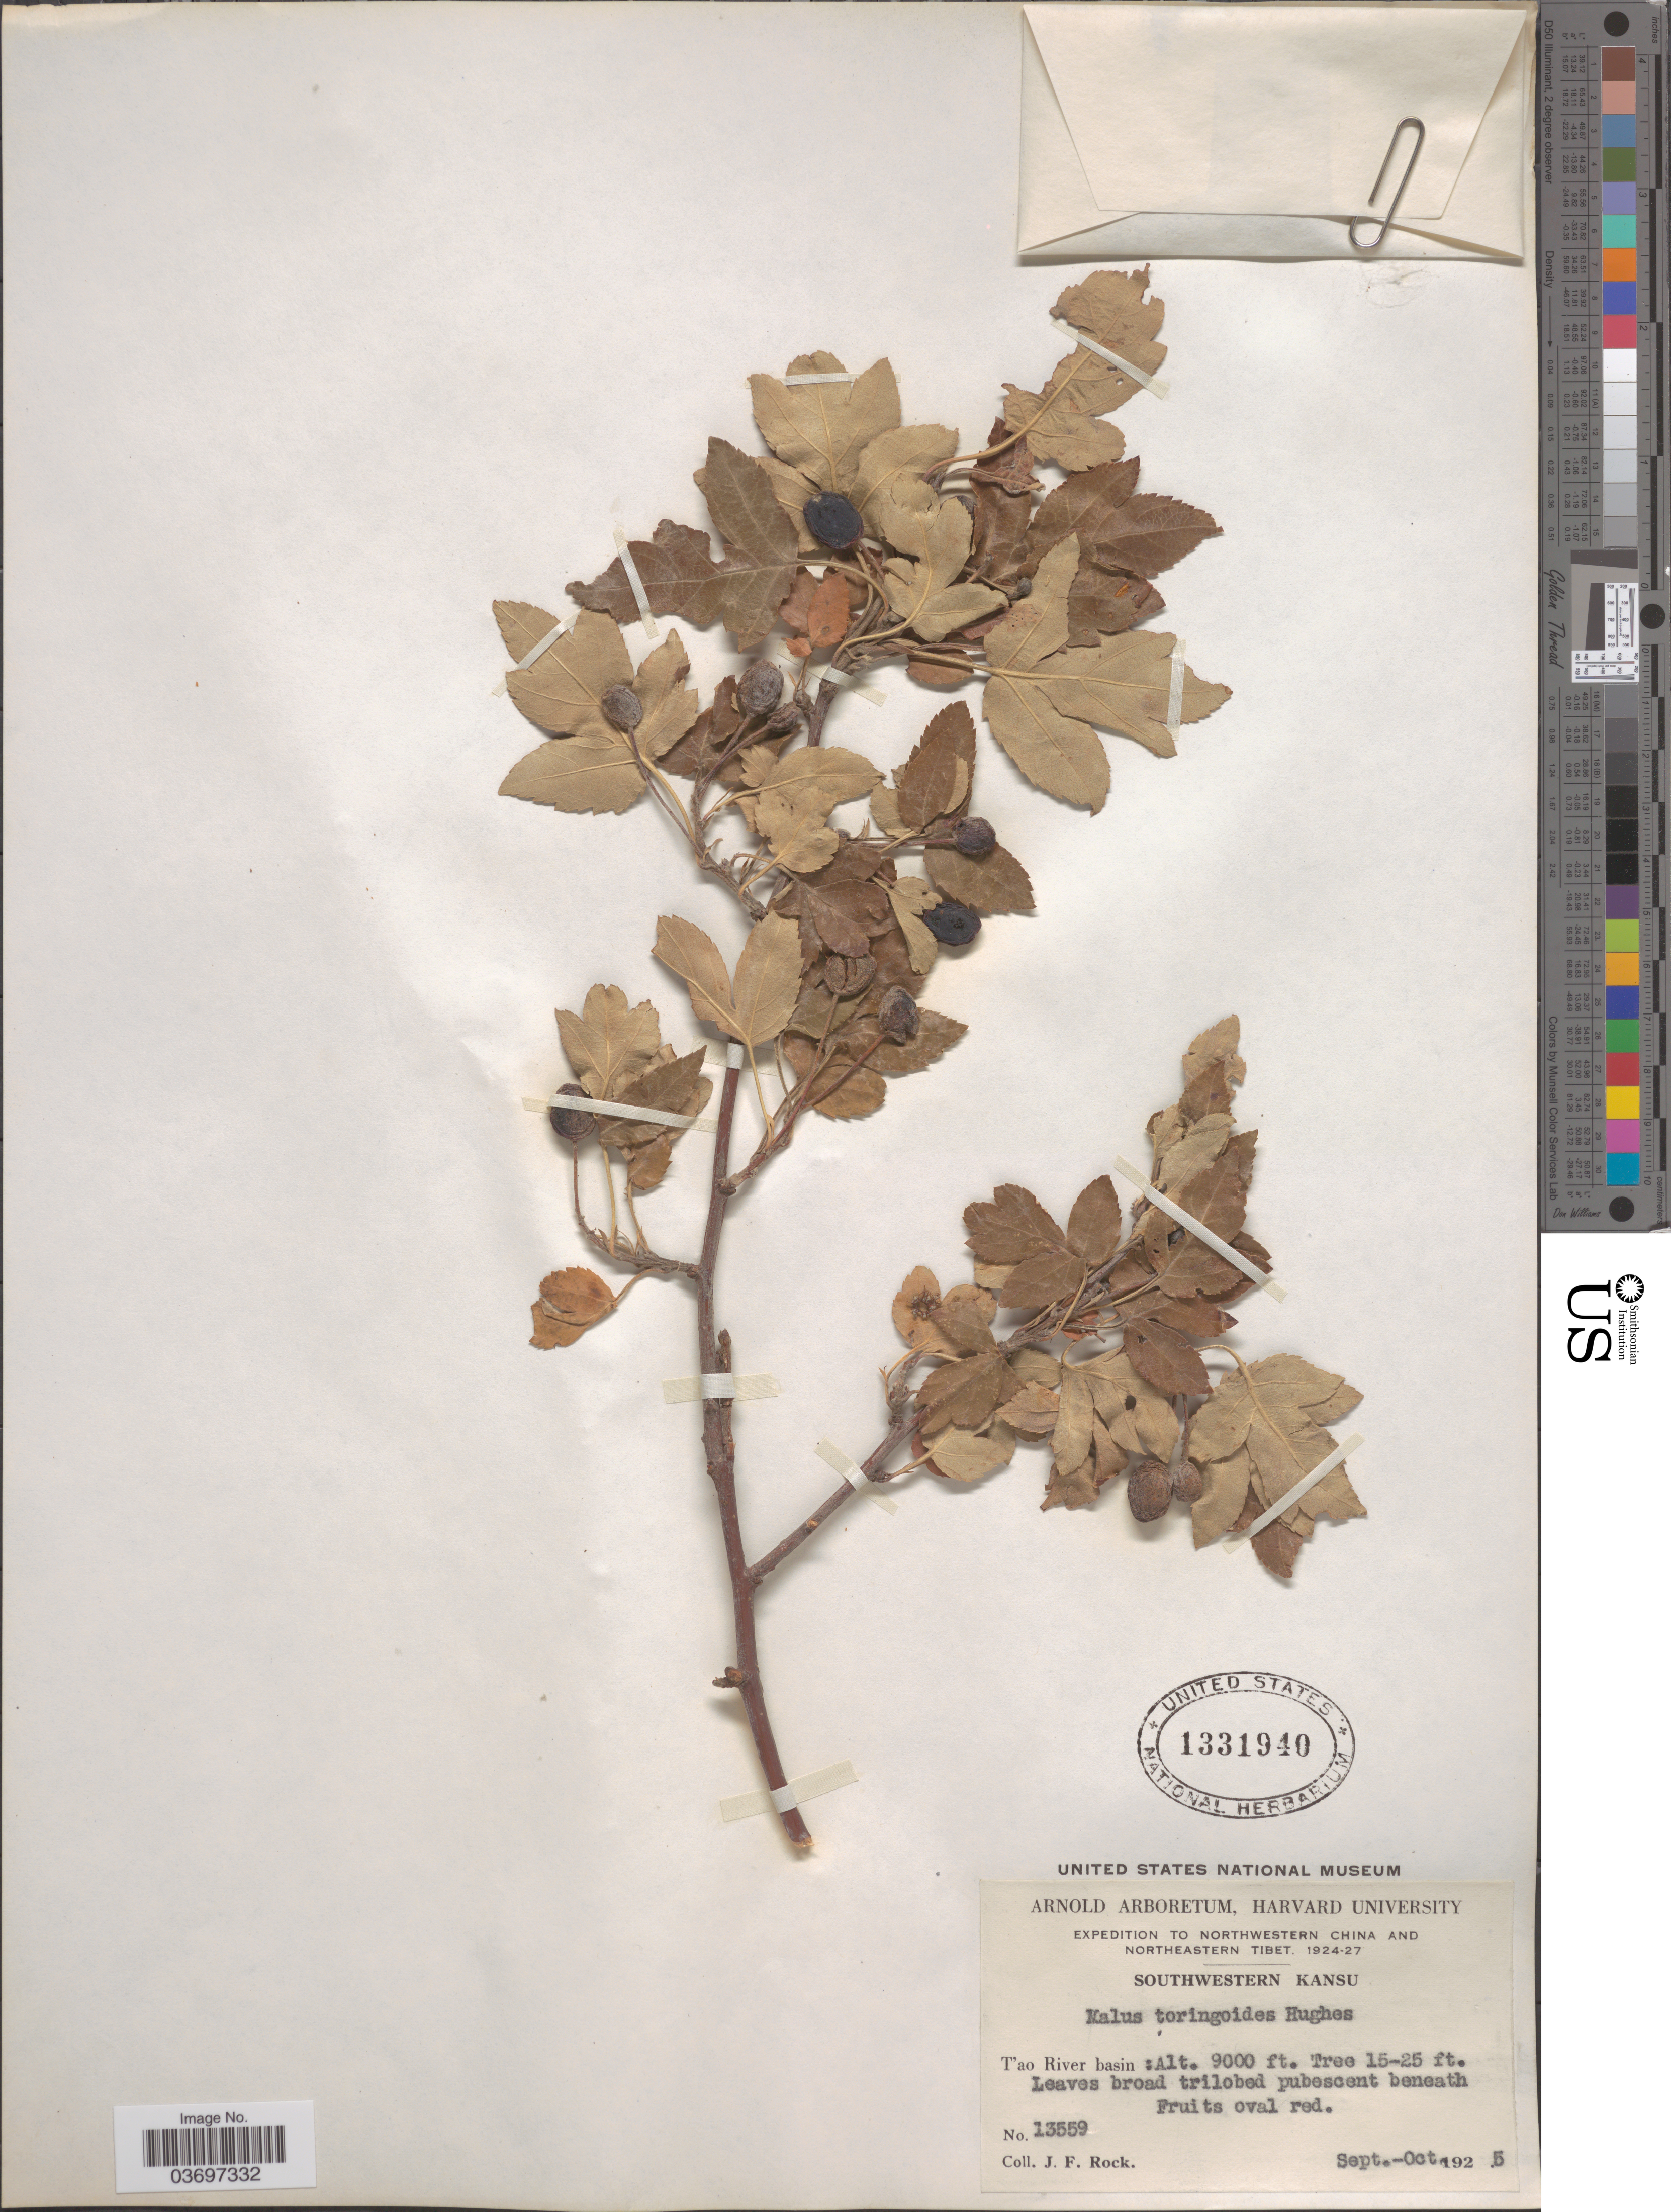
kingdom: Plantae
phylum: Tracheophyta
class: Magnoliopsida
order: Rosales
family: Rosaceae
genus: Malus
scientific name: Malus toringoides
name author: (Rehder) Hughes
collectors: J. Rock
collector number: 13559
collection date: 1925-09/1925-10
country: China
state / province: Gansu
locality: Southwestern Kansu. T'ao River basin.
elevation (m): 2743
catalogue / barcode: US 1331940